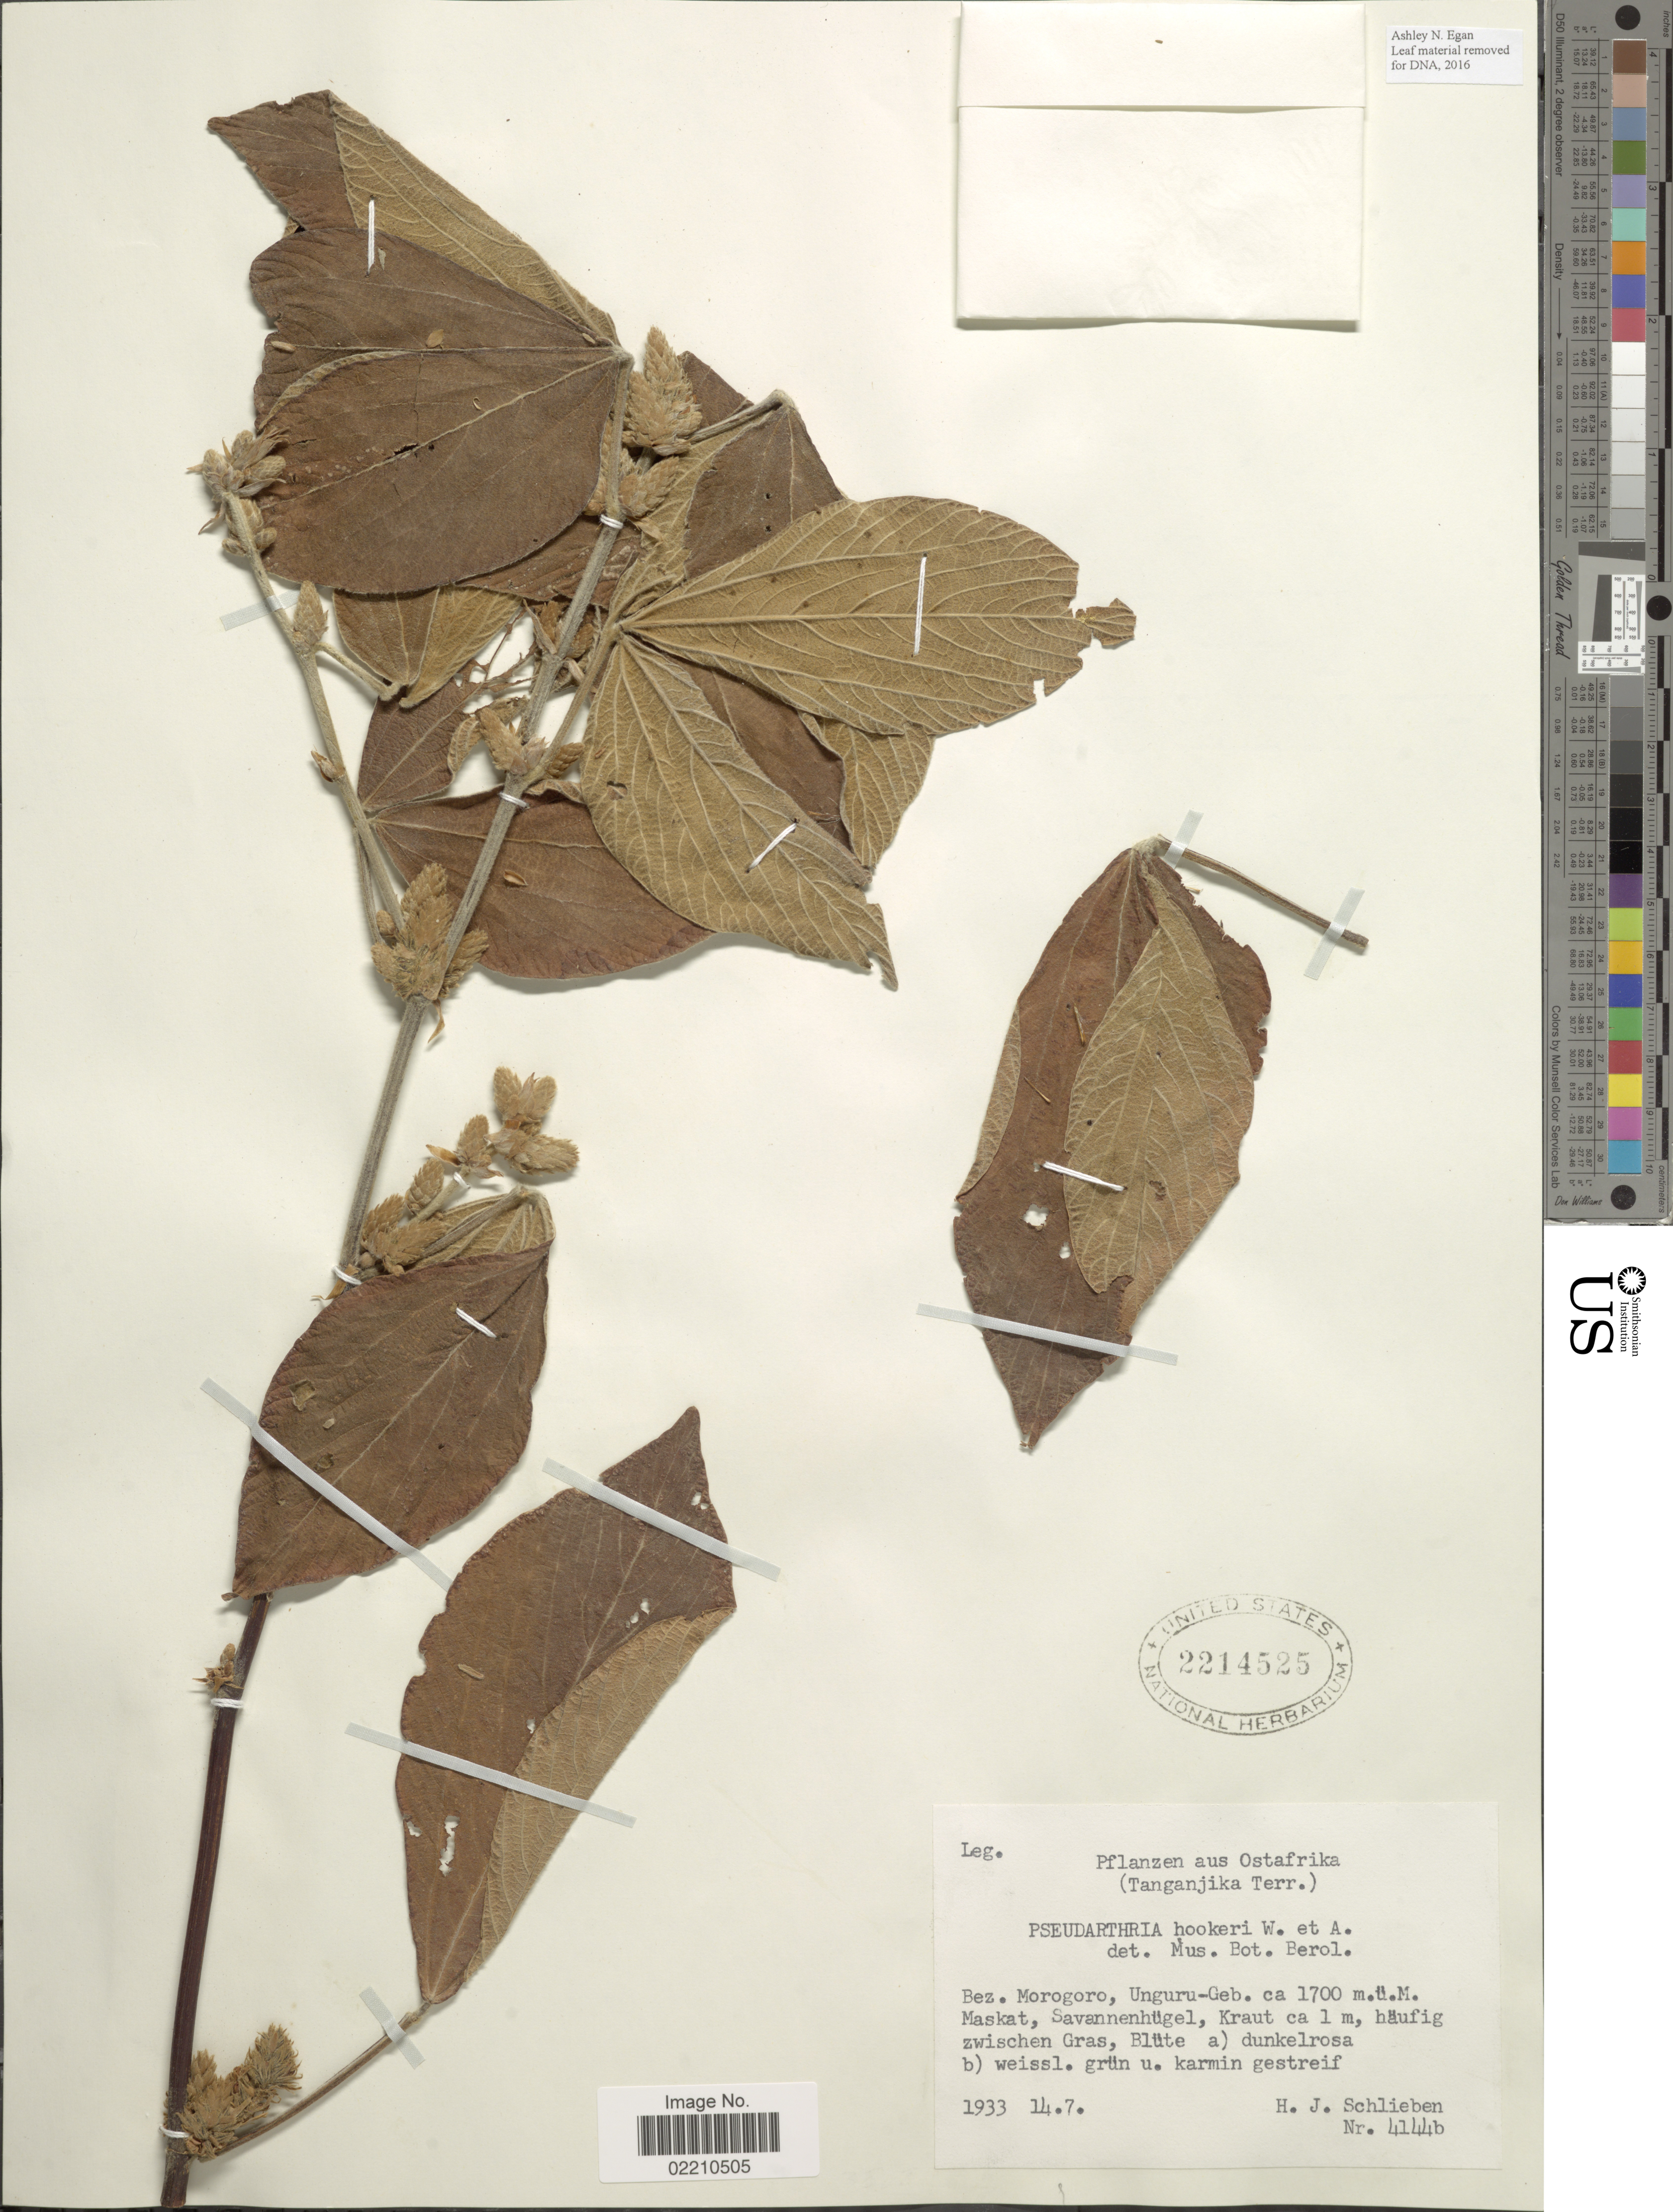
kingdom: Plantae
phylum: Tracheophyta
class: Magnoliopsida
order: Fabales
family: Fabaceae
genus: Pseudarthria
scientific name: Pseudarthria hookeri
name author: Wight & Arn.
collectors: H. J. Schlieben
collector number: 4144b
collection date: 1933-07-14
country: Tanzania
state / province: Morogoro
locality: Pflanzen aus Ostafrika, Bez. Morogoro, Unguru-Geb. Maskat, Savannenhugel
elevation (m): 1700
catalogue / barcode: US 2214525